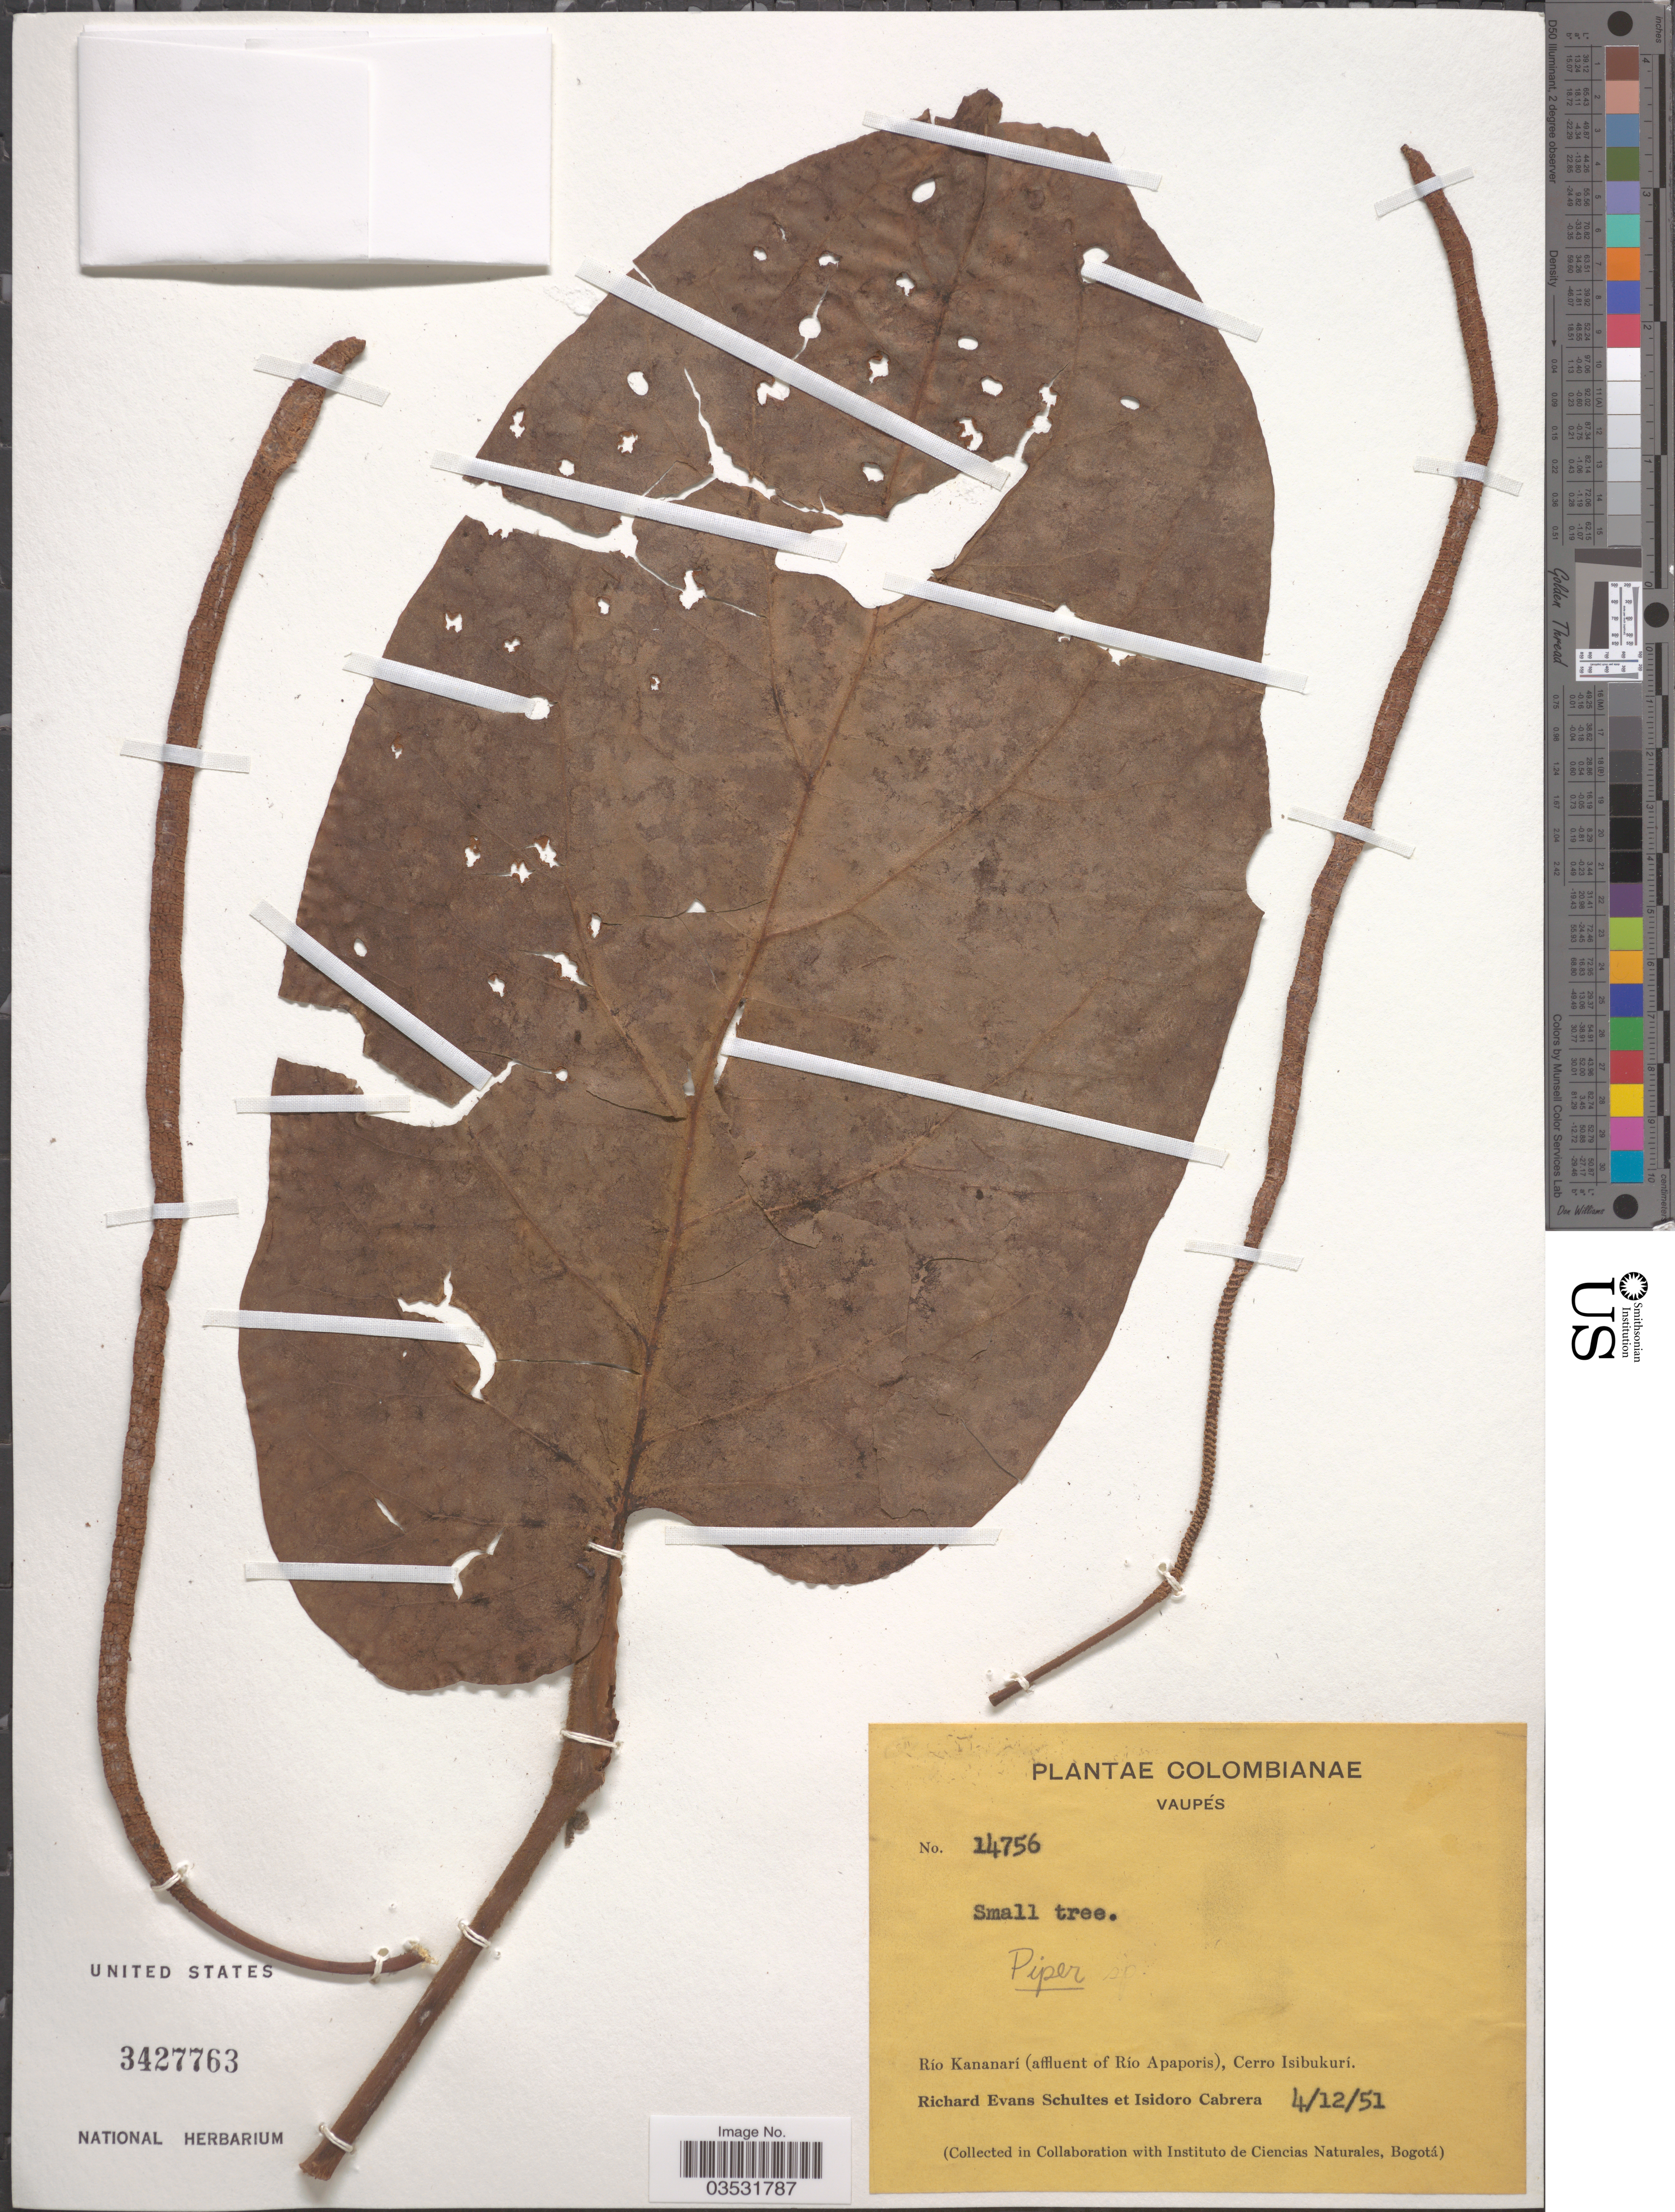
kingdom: Plantae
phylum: Tracheophyta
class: Magnoliopsida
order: Piperales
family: Piperaceae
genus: Piper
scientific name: Piper sp.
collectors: R. E. Schultes & I. Cabrera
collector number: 14756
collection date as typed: Transcribed d/m/y: 4/12/51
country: Colombia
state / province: Vaupés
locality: Río Kananarí (affluent of Río Apaporis), Cerro Isibukurí.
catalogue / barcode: US 3427763